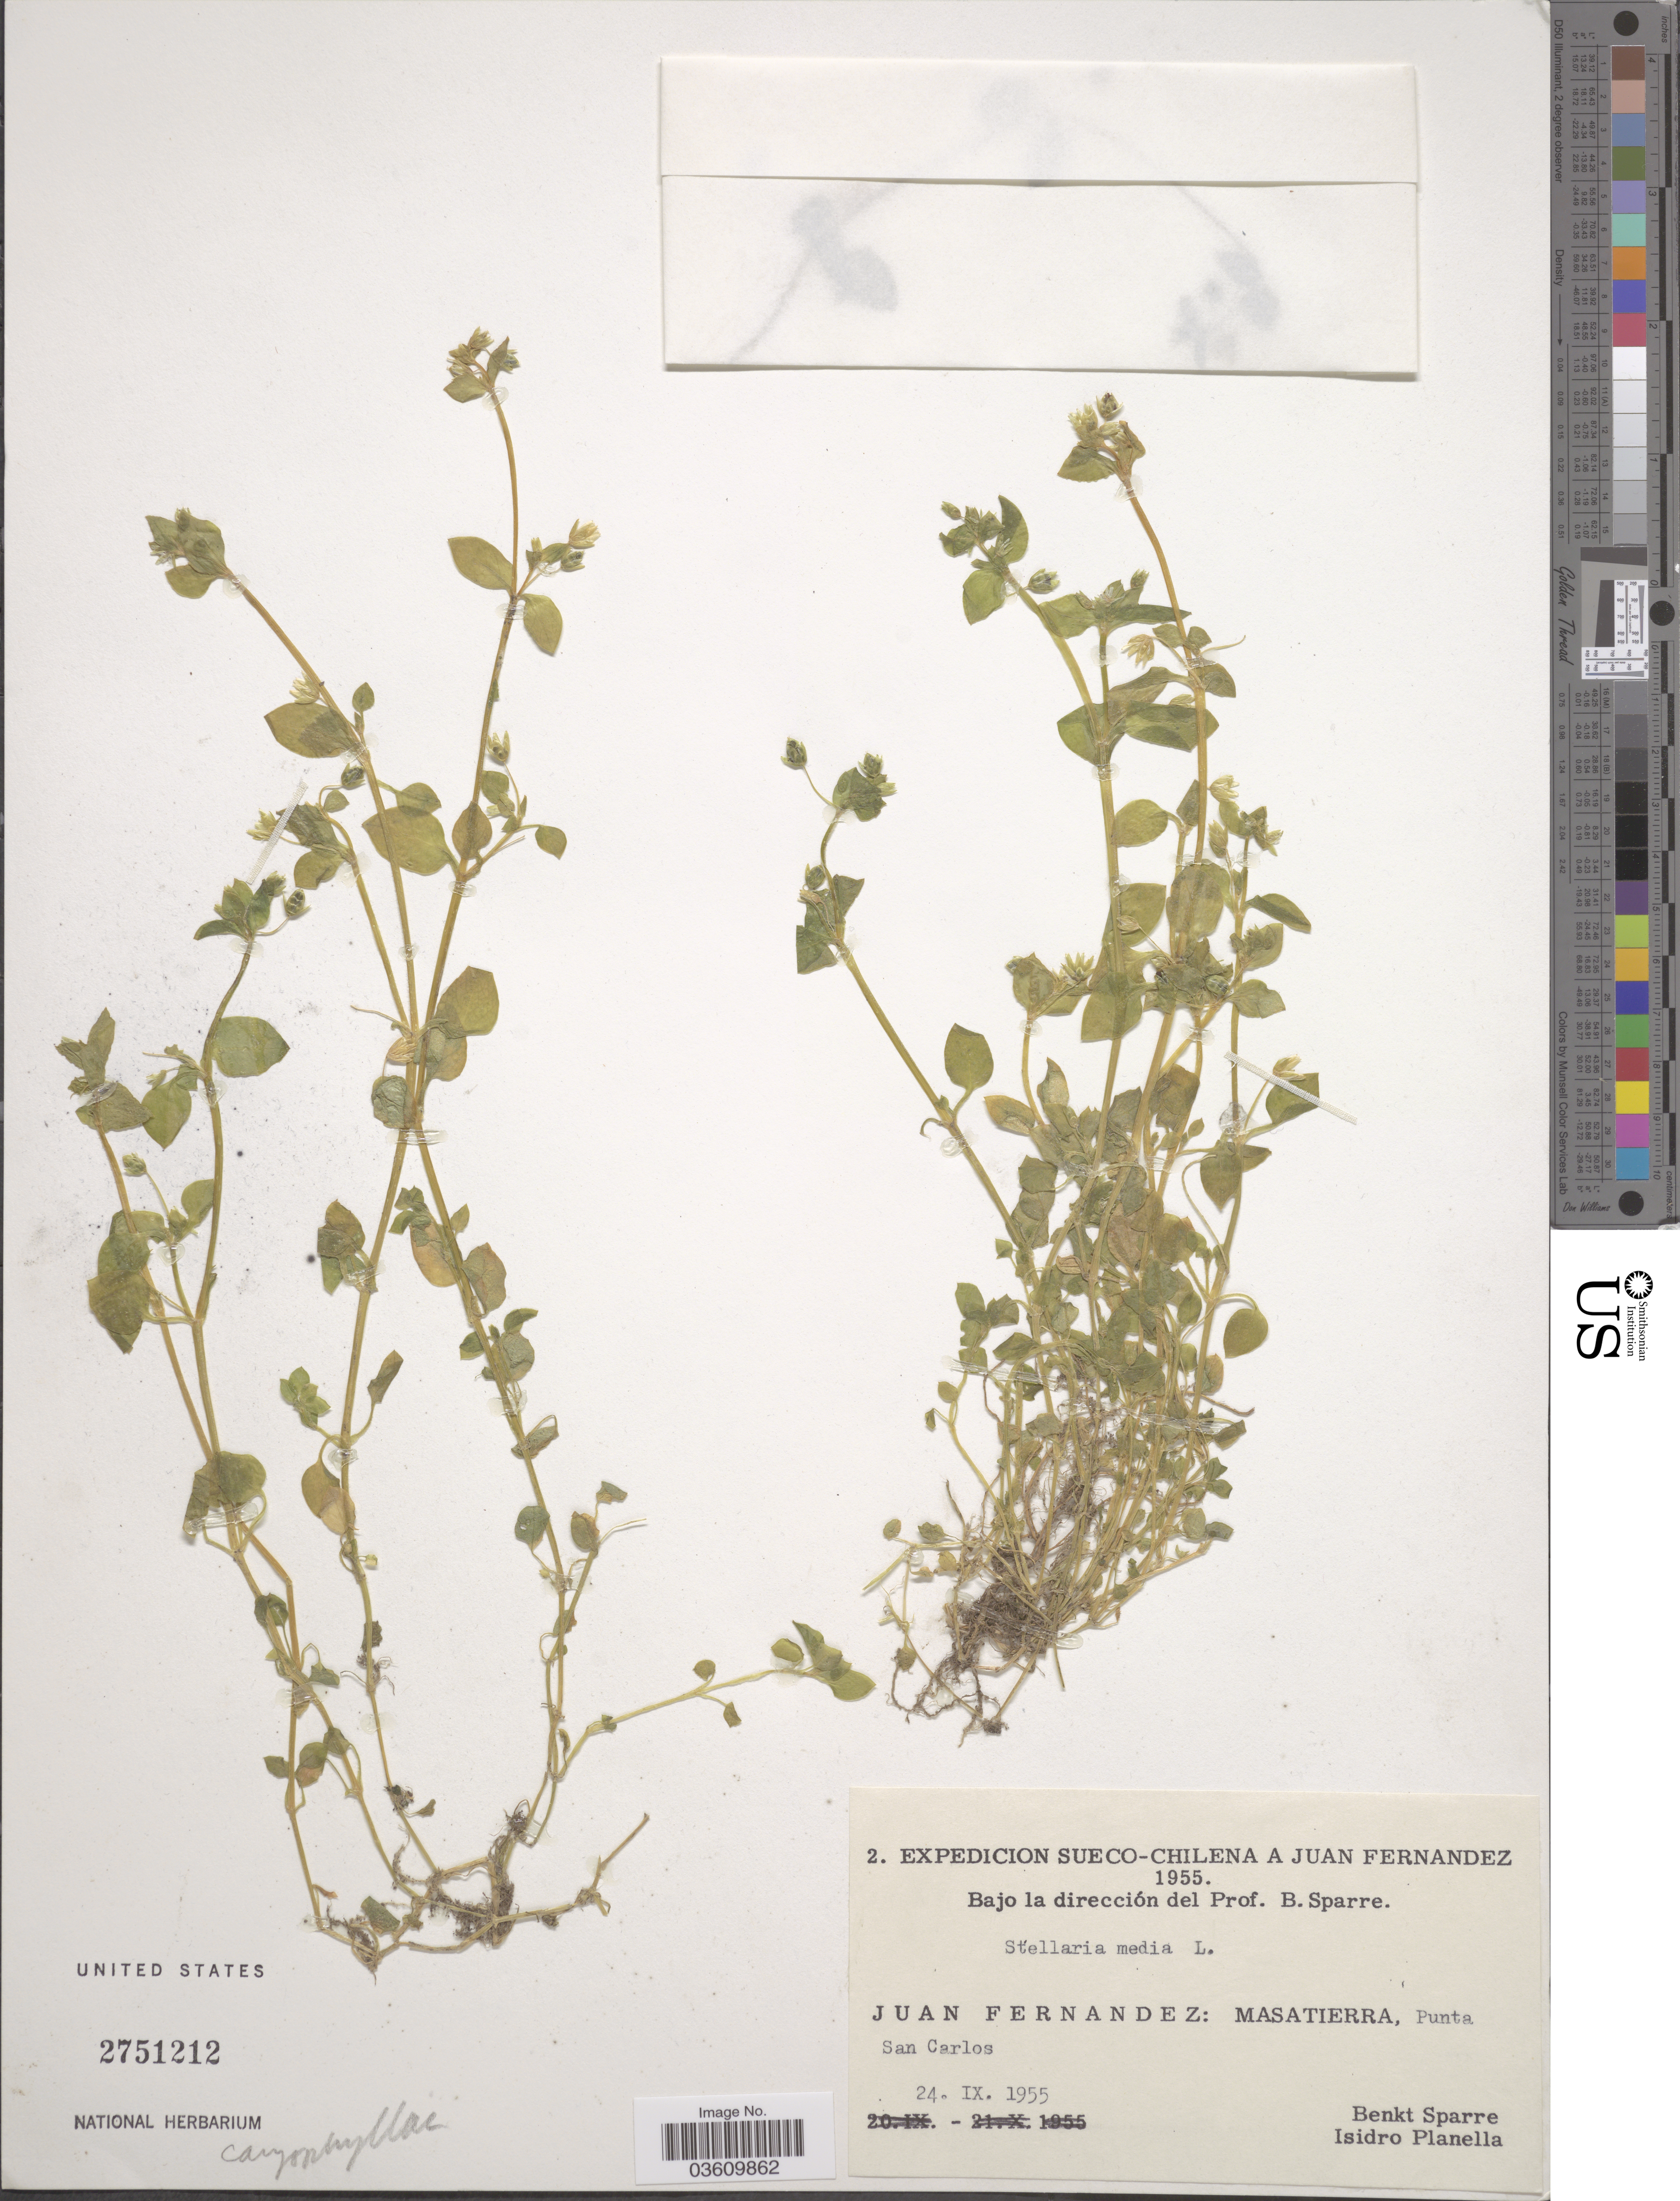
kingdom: Plantae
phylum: Tracheophyta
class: Magnoliopsida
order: Caryophyllales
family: Caryophyllaceae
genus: Stellaria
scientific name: Stellaria media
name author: (L.) Vill.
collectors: B. Sparre & I. Planella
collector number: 2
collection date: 1955-09-24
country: Chile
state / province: Valparaíso (V)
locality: Juan Fernandez: Masatierra, Punta San Carlos.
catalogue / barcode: US 2751212